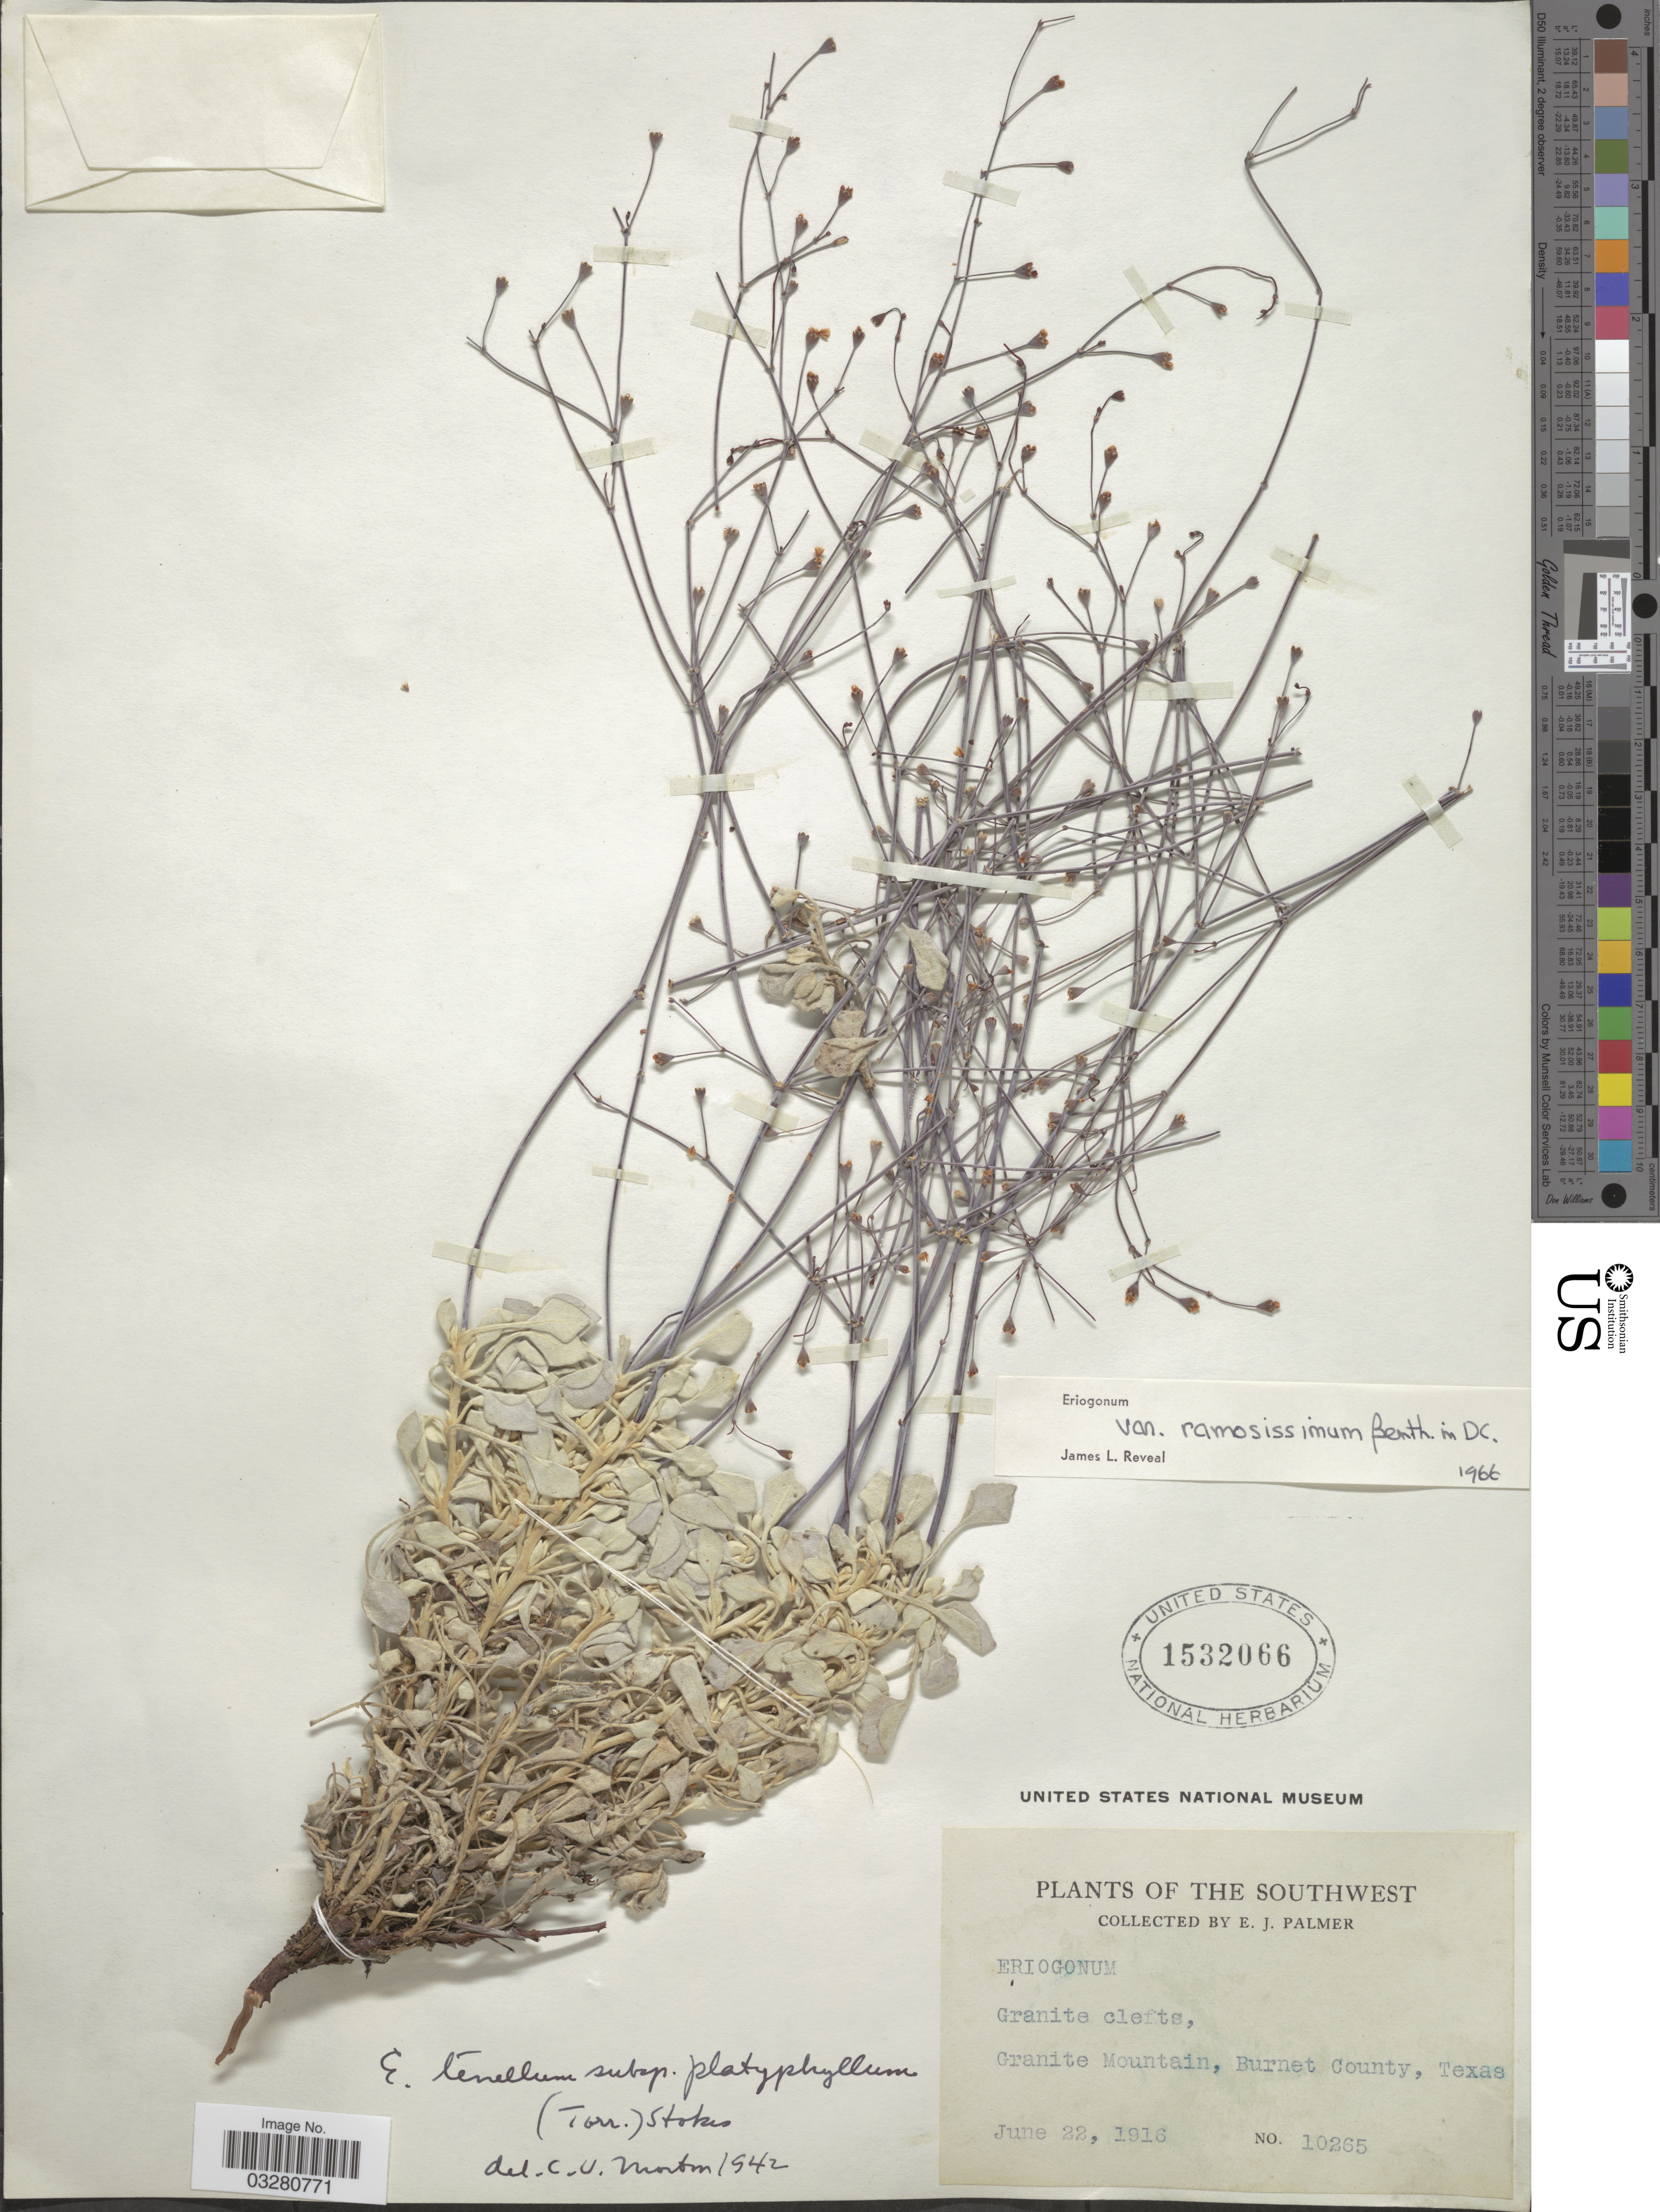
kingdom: Plantae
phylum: Tracheophyta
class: Magnoliopsida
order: Caryophyllales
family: Polygonaceae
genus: Eriogonum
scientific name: Eriogonum tenellum var. ramosissimum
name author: Benth. in DC.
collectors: E. J. Palmer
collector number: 10265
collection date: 1916-06-22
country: United States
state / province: Texas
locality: The Southwest. Granite clefts, Granite Mountain, Burnet County.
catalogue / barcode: US 1532066